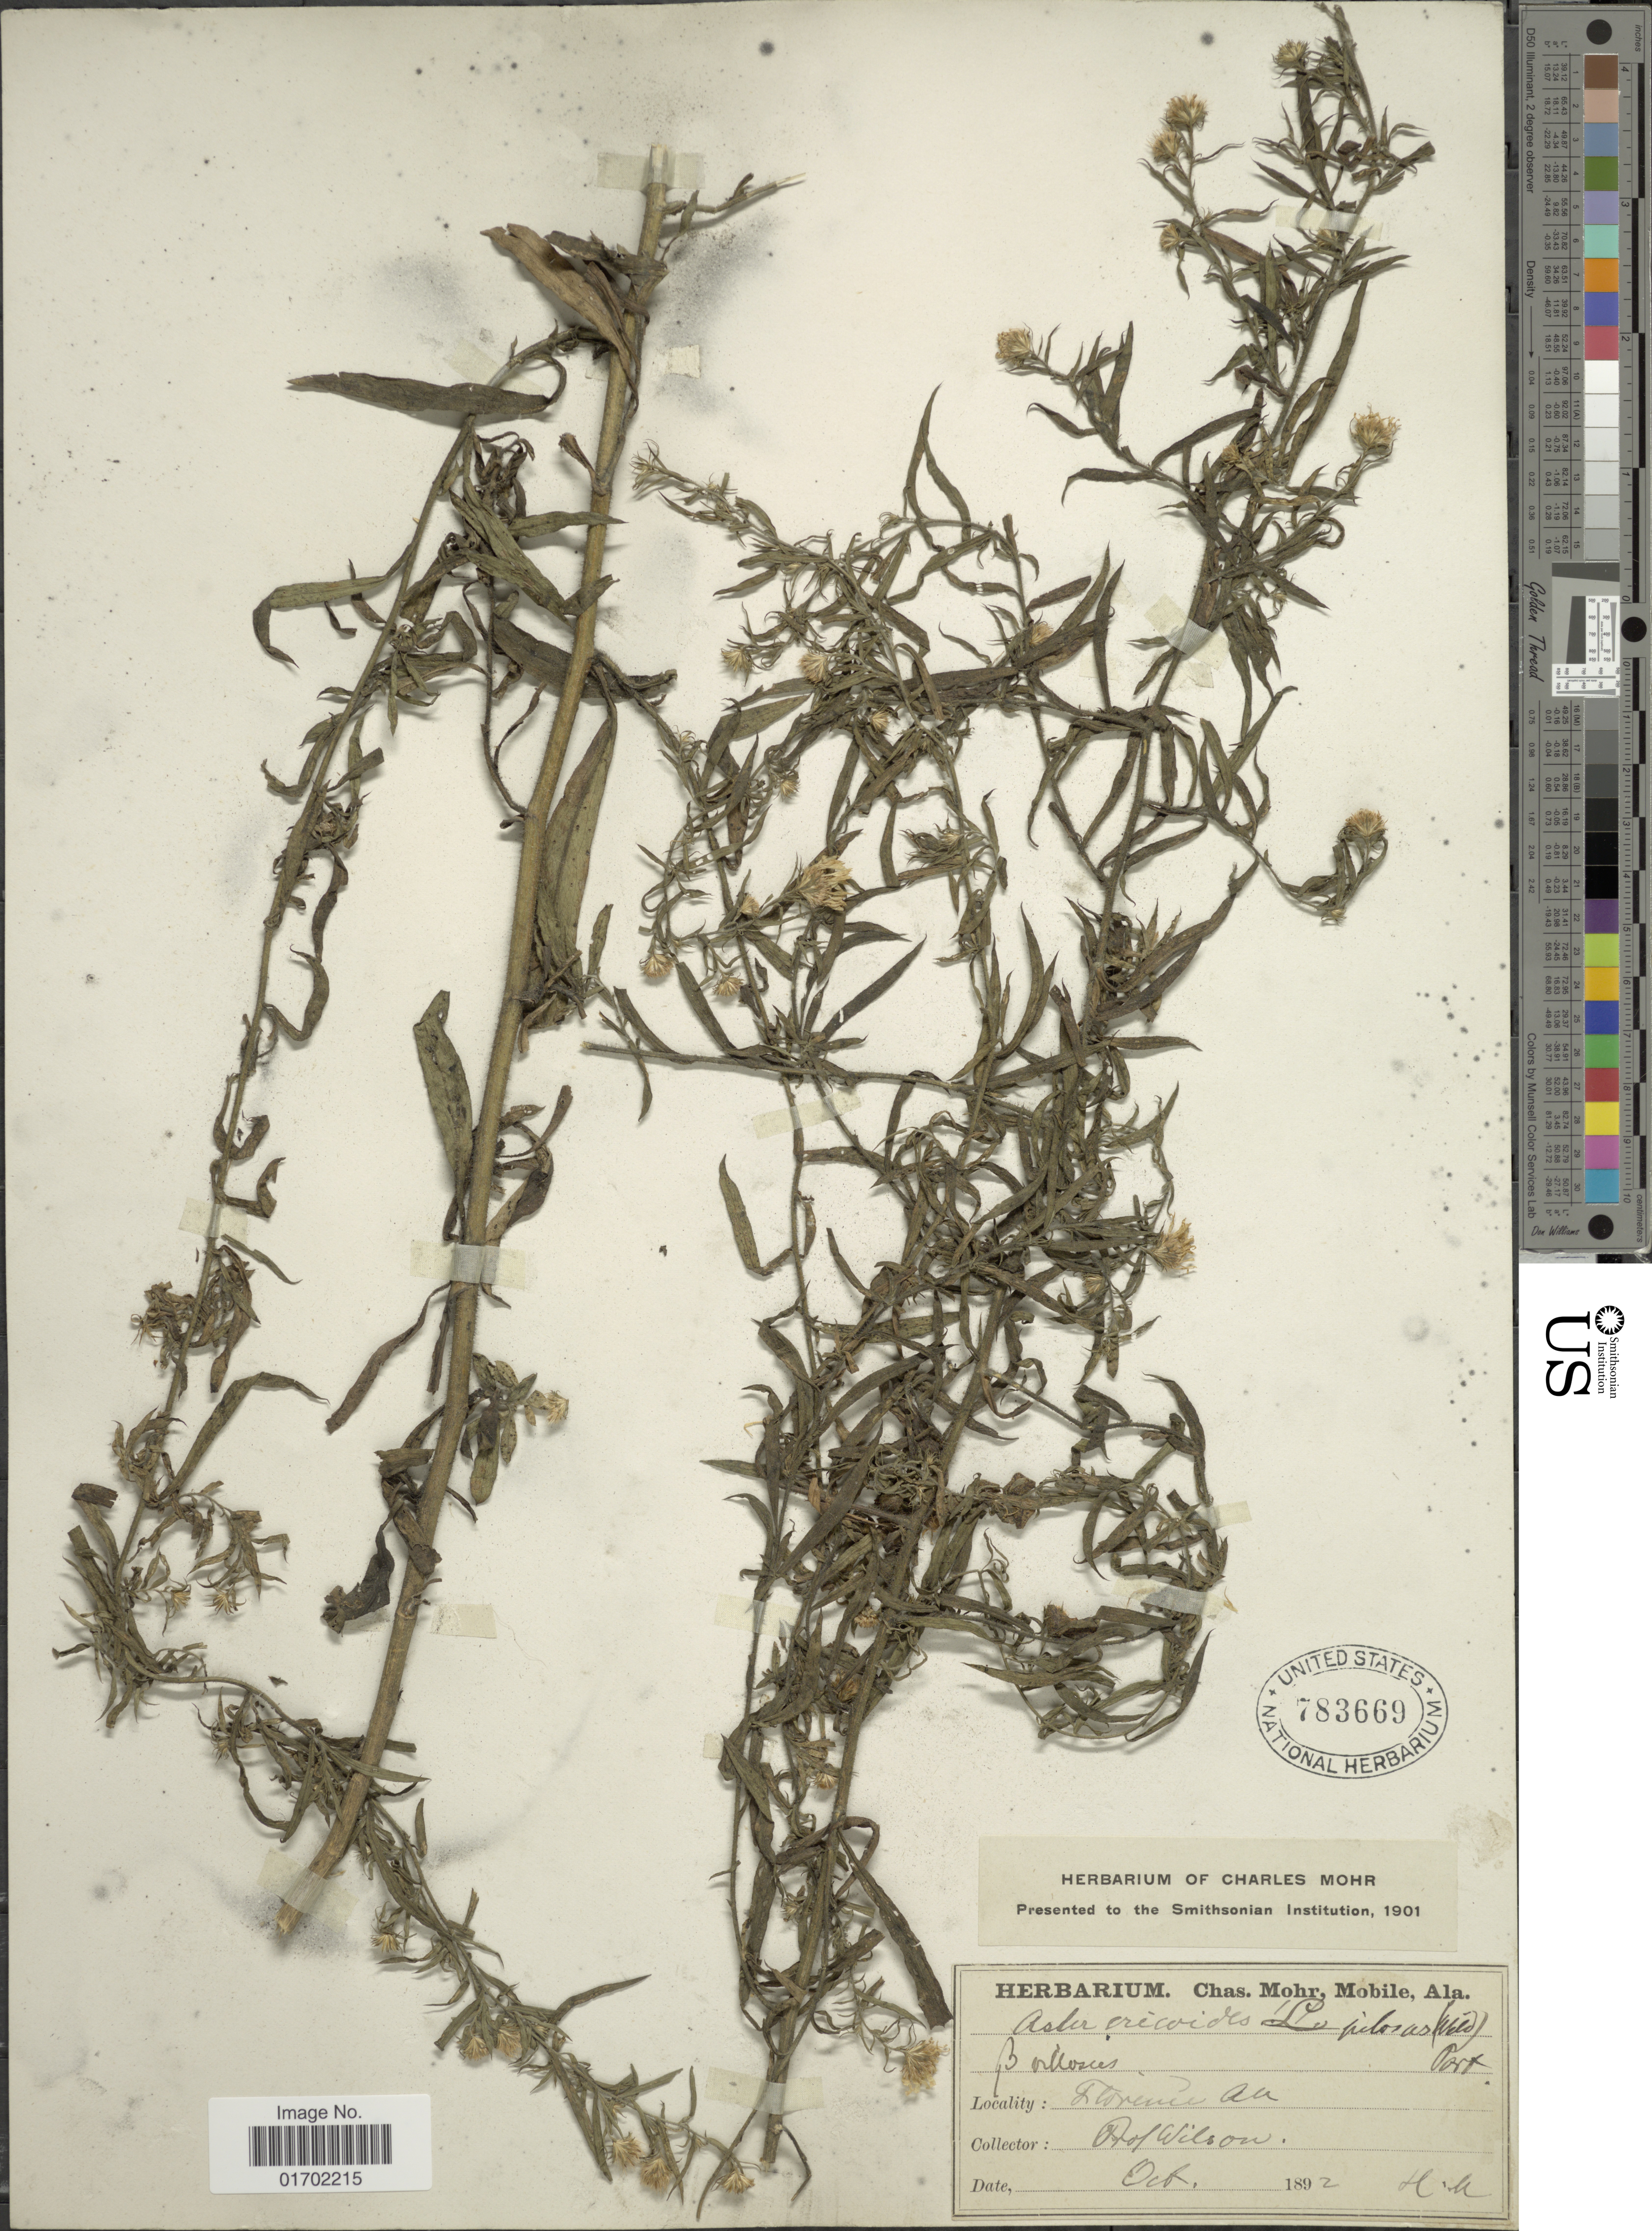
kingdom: Plantae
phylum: Tracheophyta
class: Magnoliopsida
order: Asterales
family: Asteraceae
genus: Symphyotrichum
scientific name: Symphyotrichum pilosum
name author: (Willd.) G.L. Nesom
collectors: -- Wilson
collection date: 1892-10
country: United States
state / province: Alabama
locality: Florence, Ala.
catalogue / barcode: US 783669